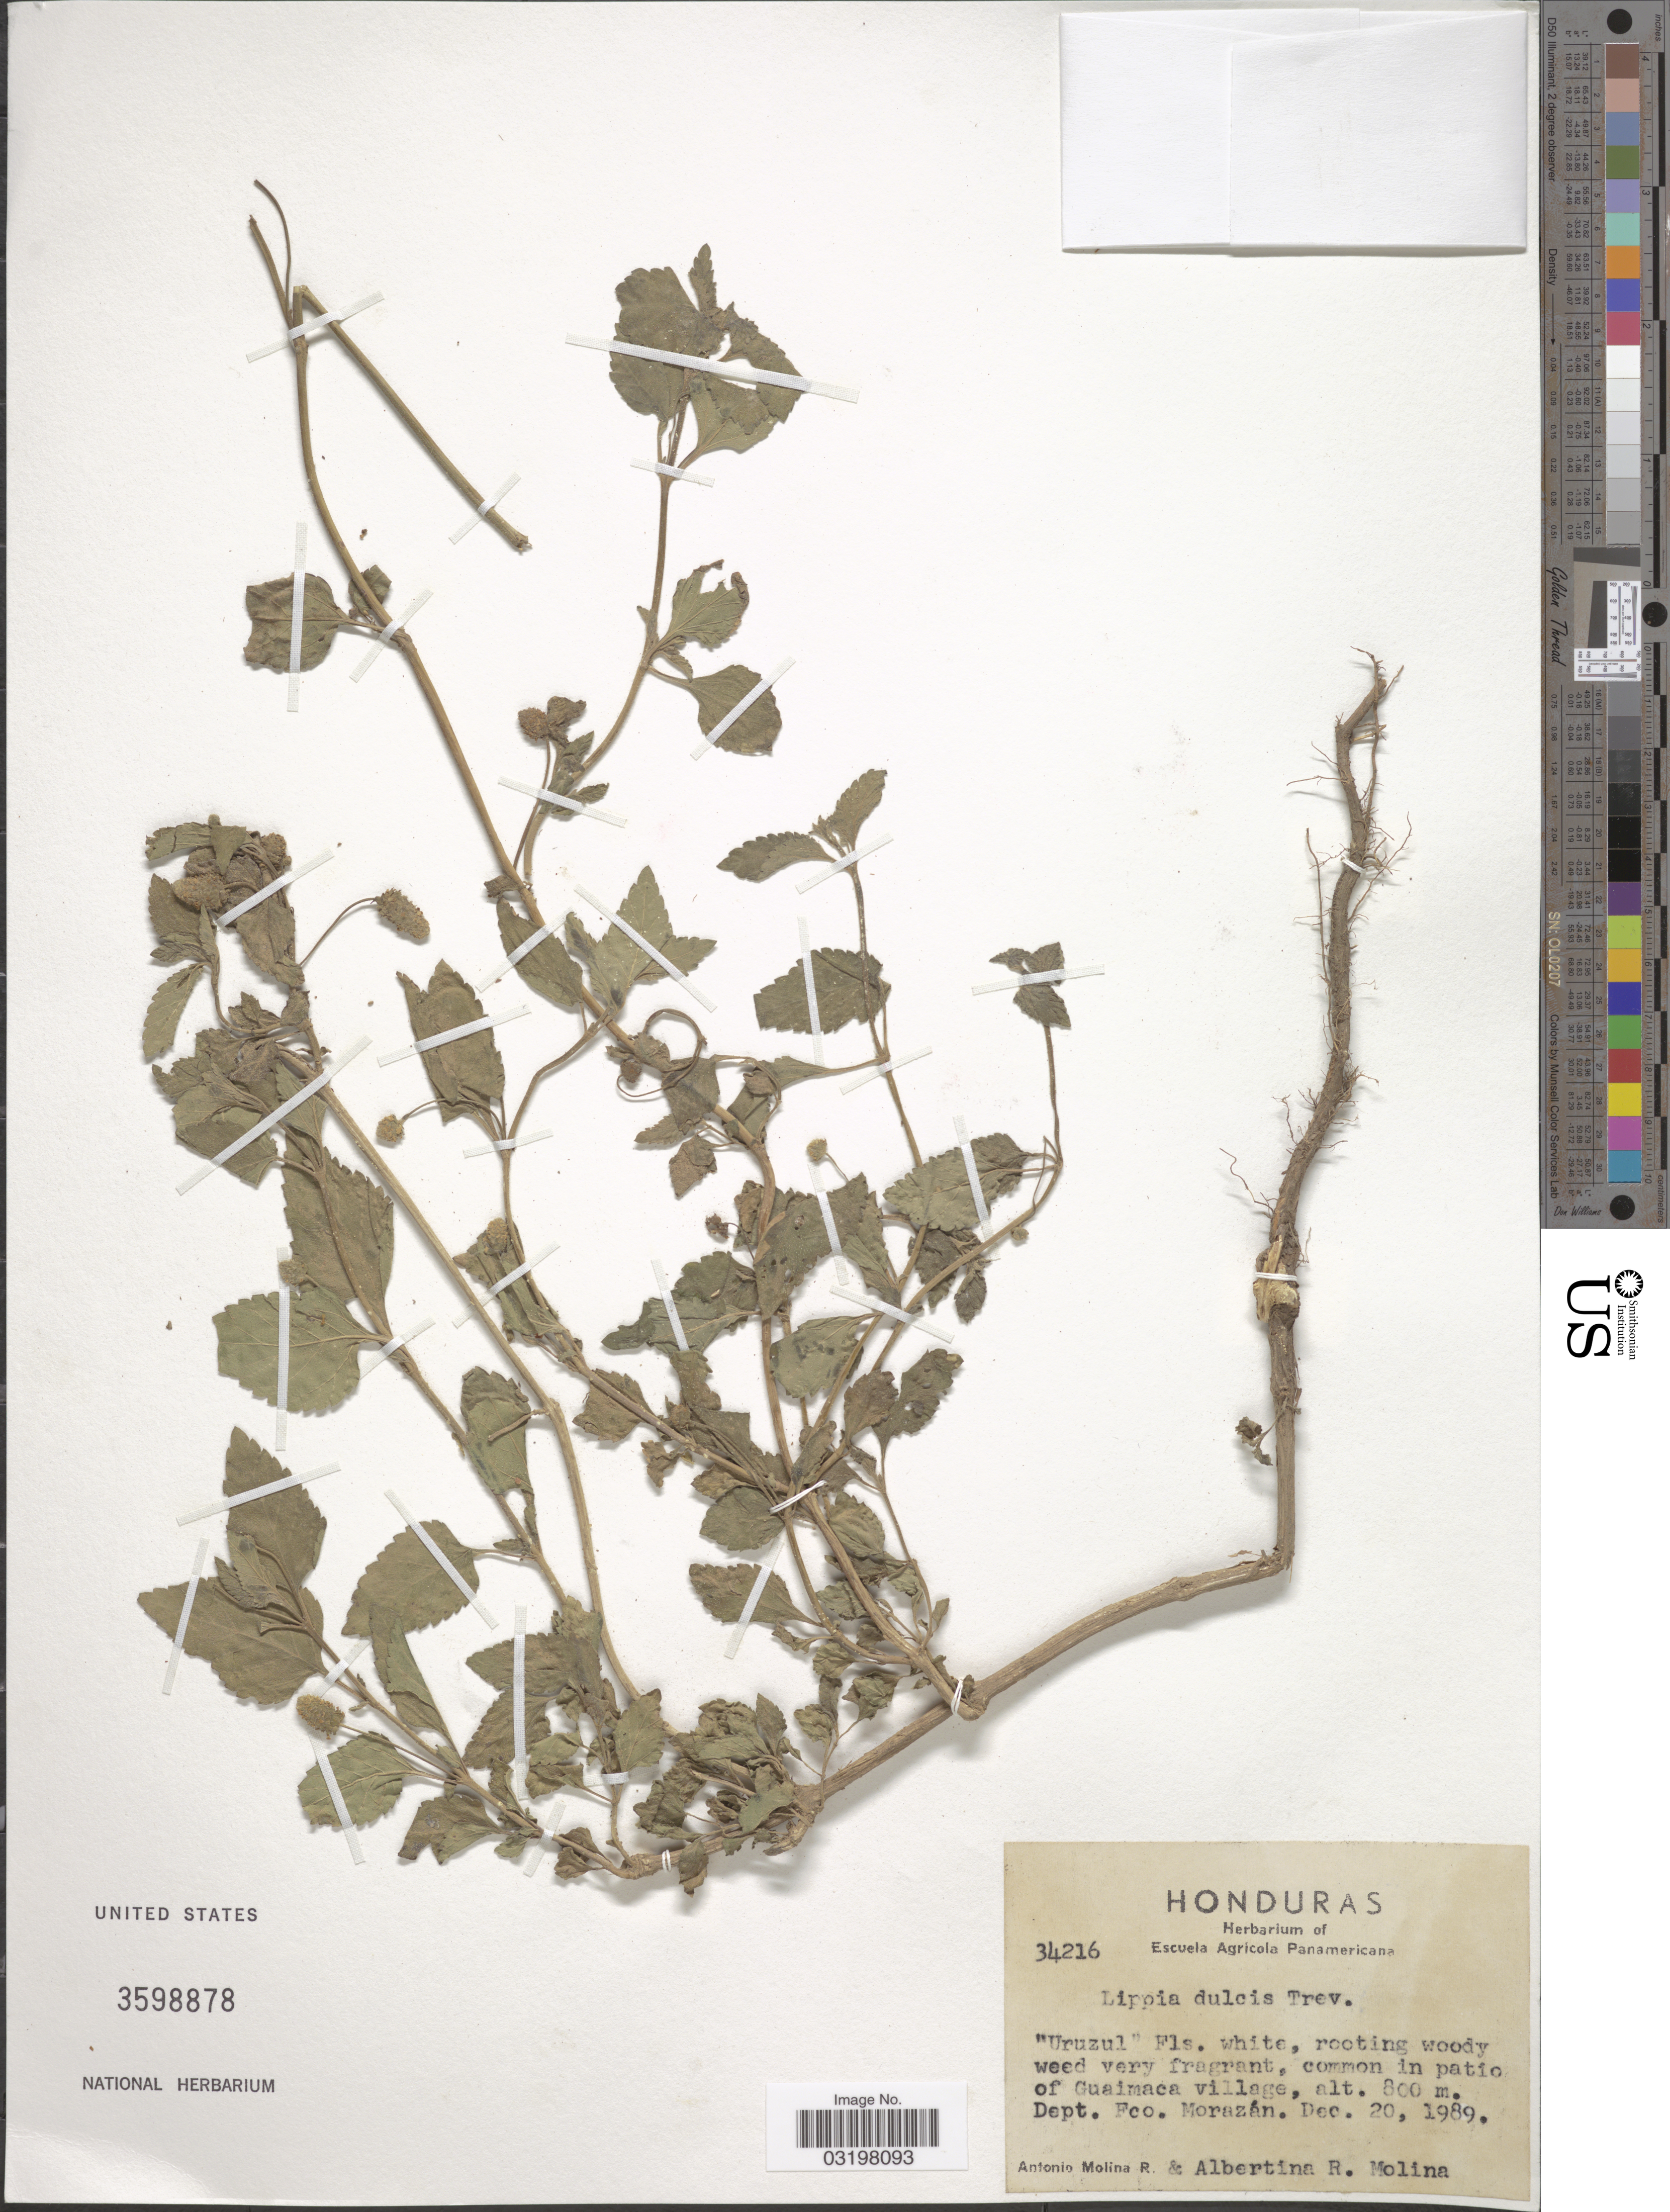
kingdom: Plantae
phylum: Tracheophyta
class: Magnoliopsida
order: Lamiales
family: Verbenaceae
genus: Lippia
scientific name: Lippia dulcis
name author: Trevis.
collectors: A. Molina R. & A. R. Molina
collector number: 34216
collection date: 1989-12-20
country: Honduras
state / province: Fco. Morazán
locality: Common in patio of Guaimaca village. Dept. Fco. Morazán.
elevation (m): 800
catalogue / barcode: US 3598878